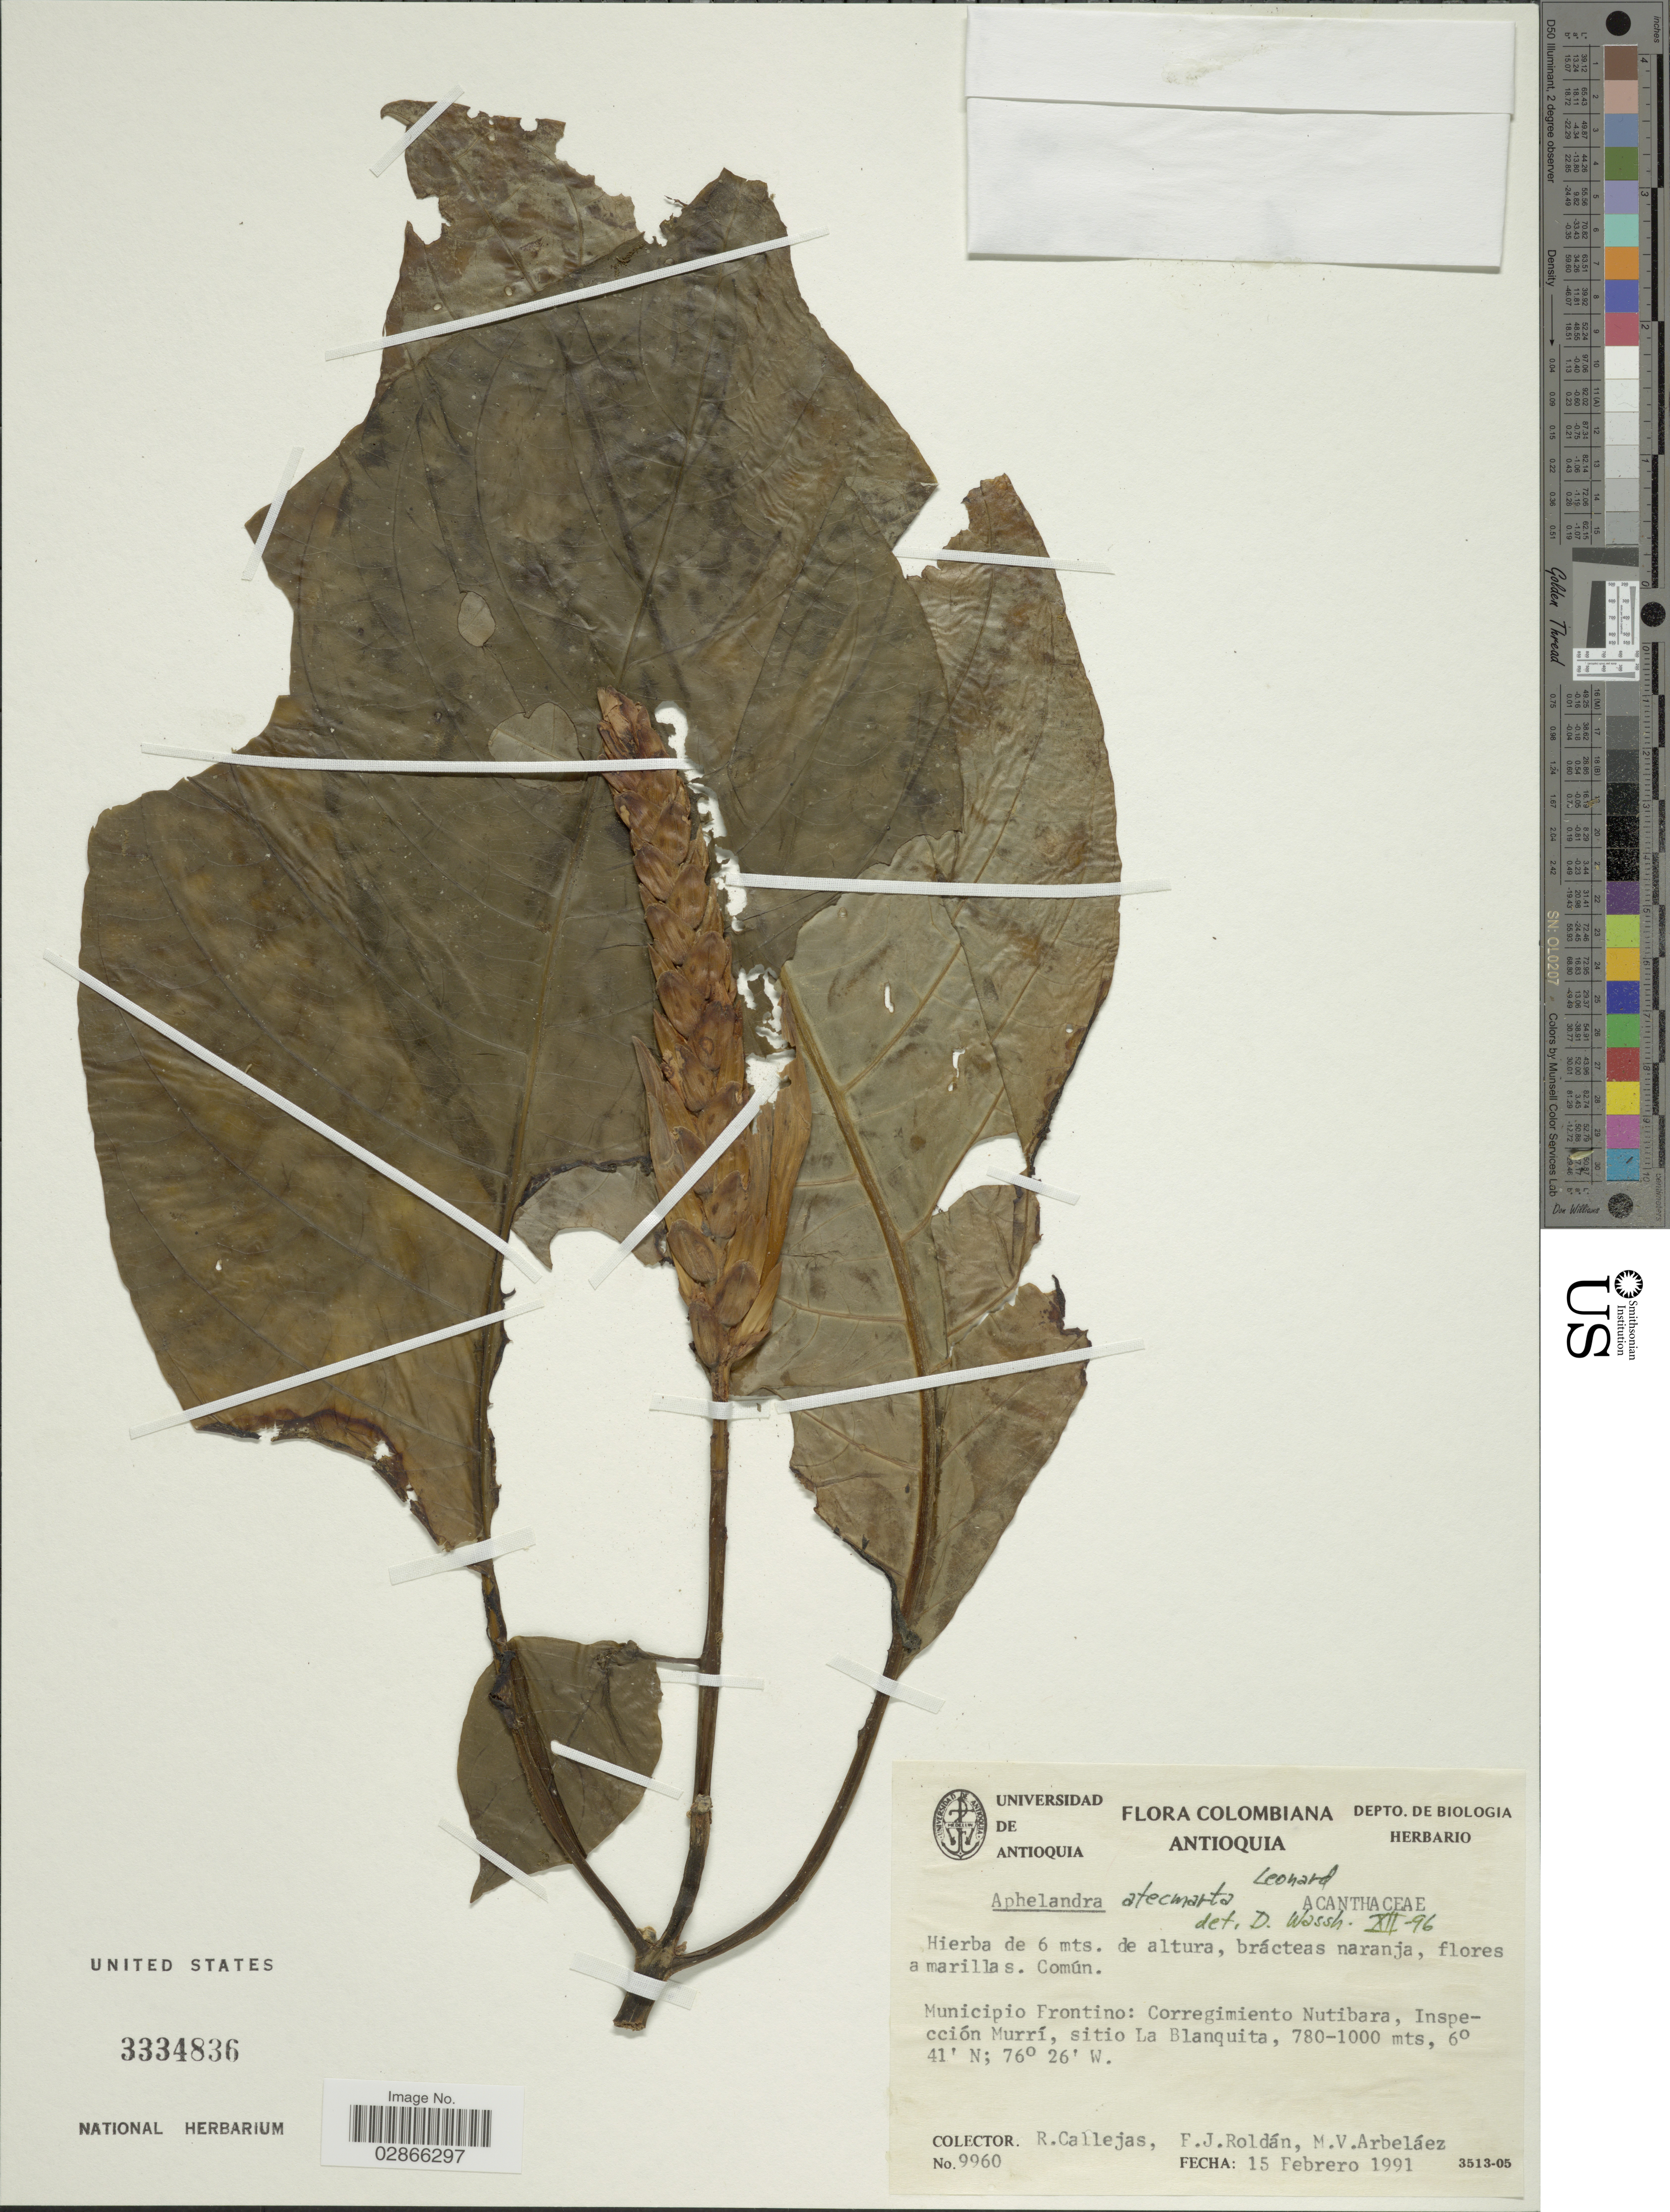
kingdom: Plantae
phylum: Tracheophyta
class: Magnoliopsida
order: Lamiales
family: Acanthaceae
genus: Aphelandra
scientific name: Aphelandra atectmarta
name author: Leonard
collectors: R. Callejas, F. J. Roldán & M. Arbelaez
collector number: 9960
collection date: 1991-02-15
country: Colombia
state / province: Antioquia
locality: Municipio Frontino: Corregimiento Nutibara, Inspección Murrí, sitio La Blanquita.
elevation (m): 780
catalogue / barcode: US 3334836